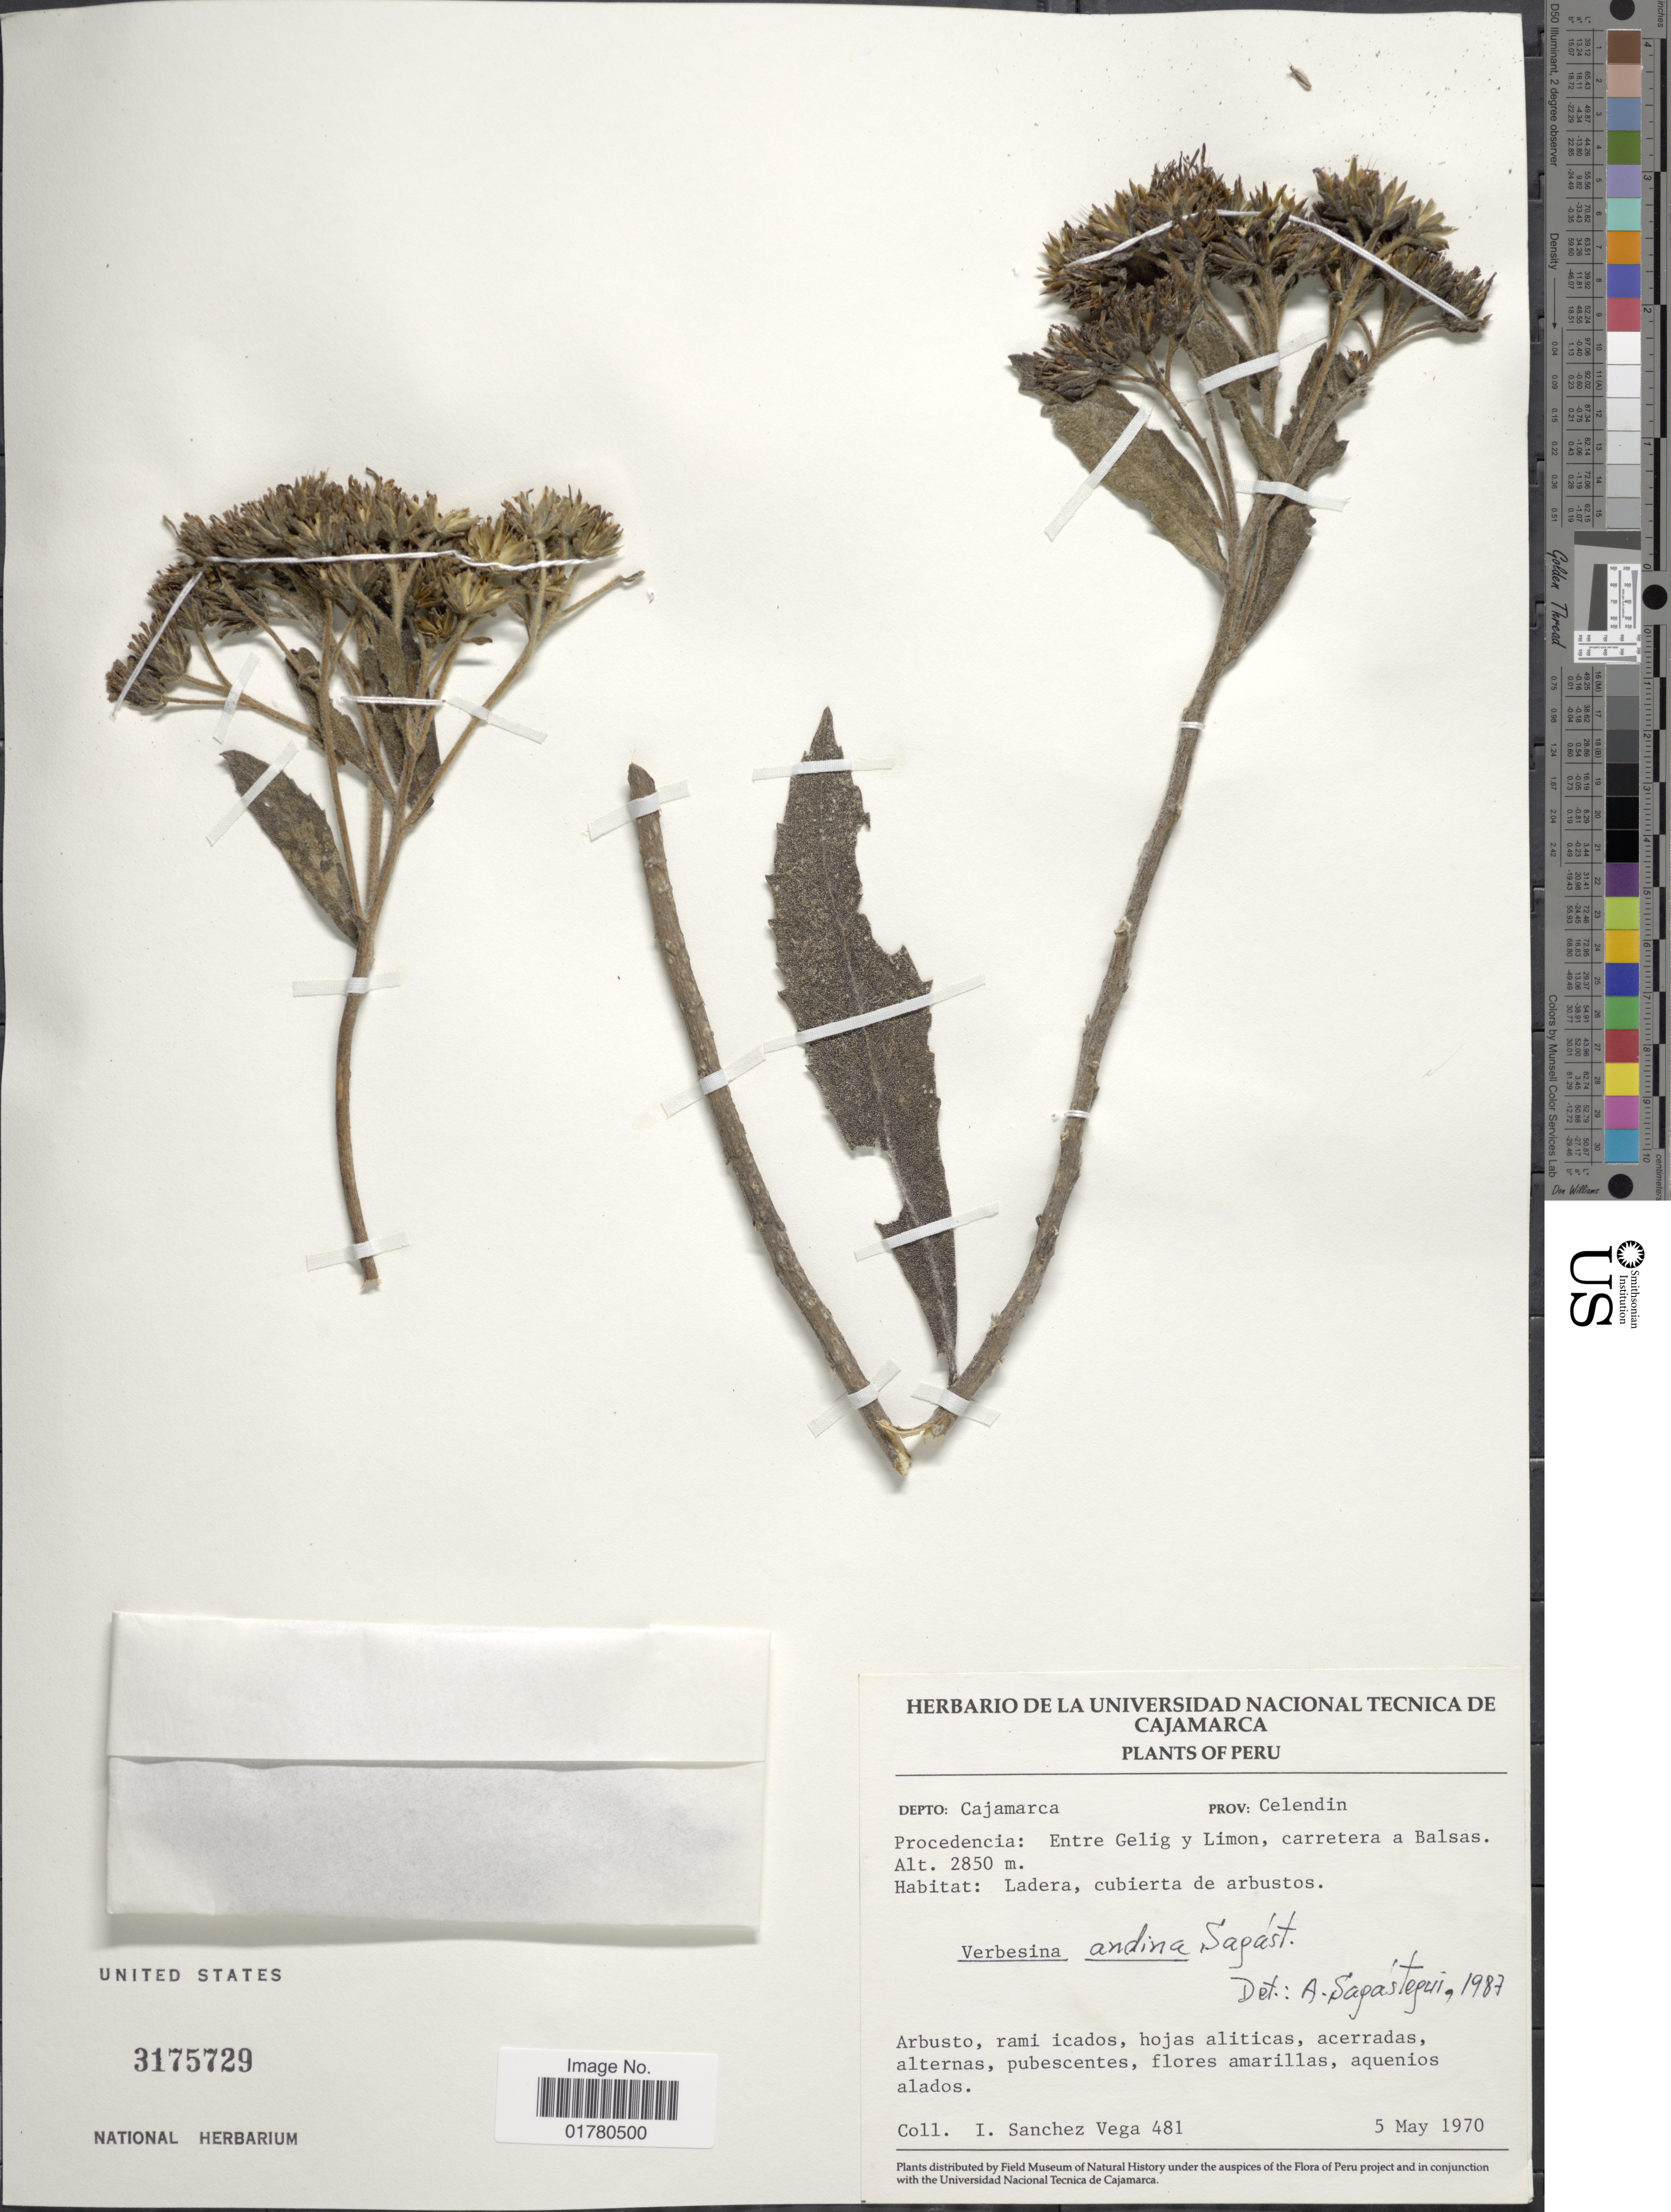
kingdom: Plantae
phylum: Tracheophyta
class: Magnoliopsida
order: Asterales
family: Asteraceae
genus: Verbesina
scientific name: Verbesina andina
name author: Sagást.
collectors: I. Sánchez Vega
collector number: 481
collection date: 1970-05-05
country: Peru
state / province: Cajamarca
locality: Depto Cajamarca, Prov. Celendin, Entre Gelig y Limon, carretera a Balsas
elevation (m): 2850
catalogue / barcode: US 3175729